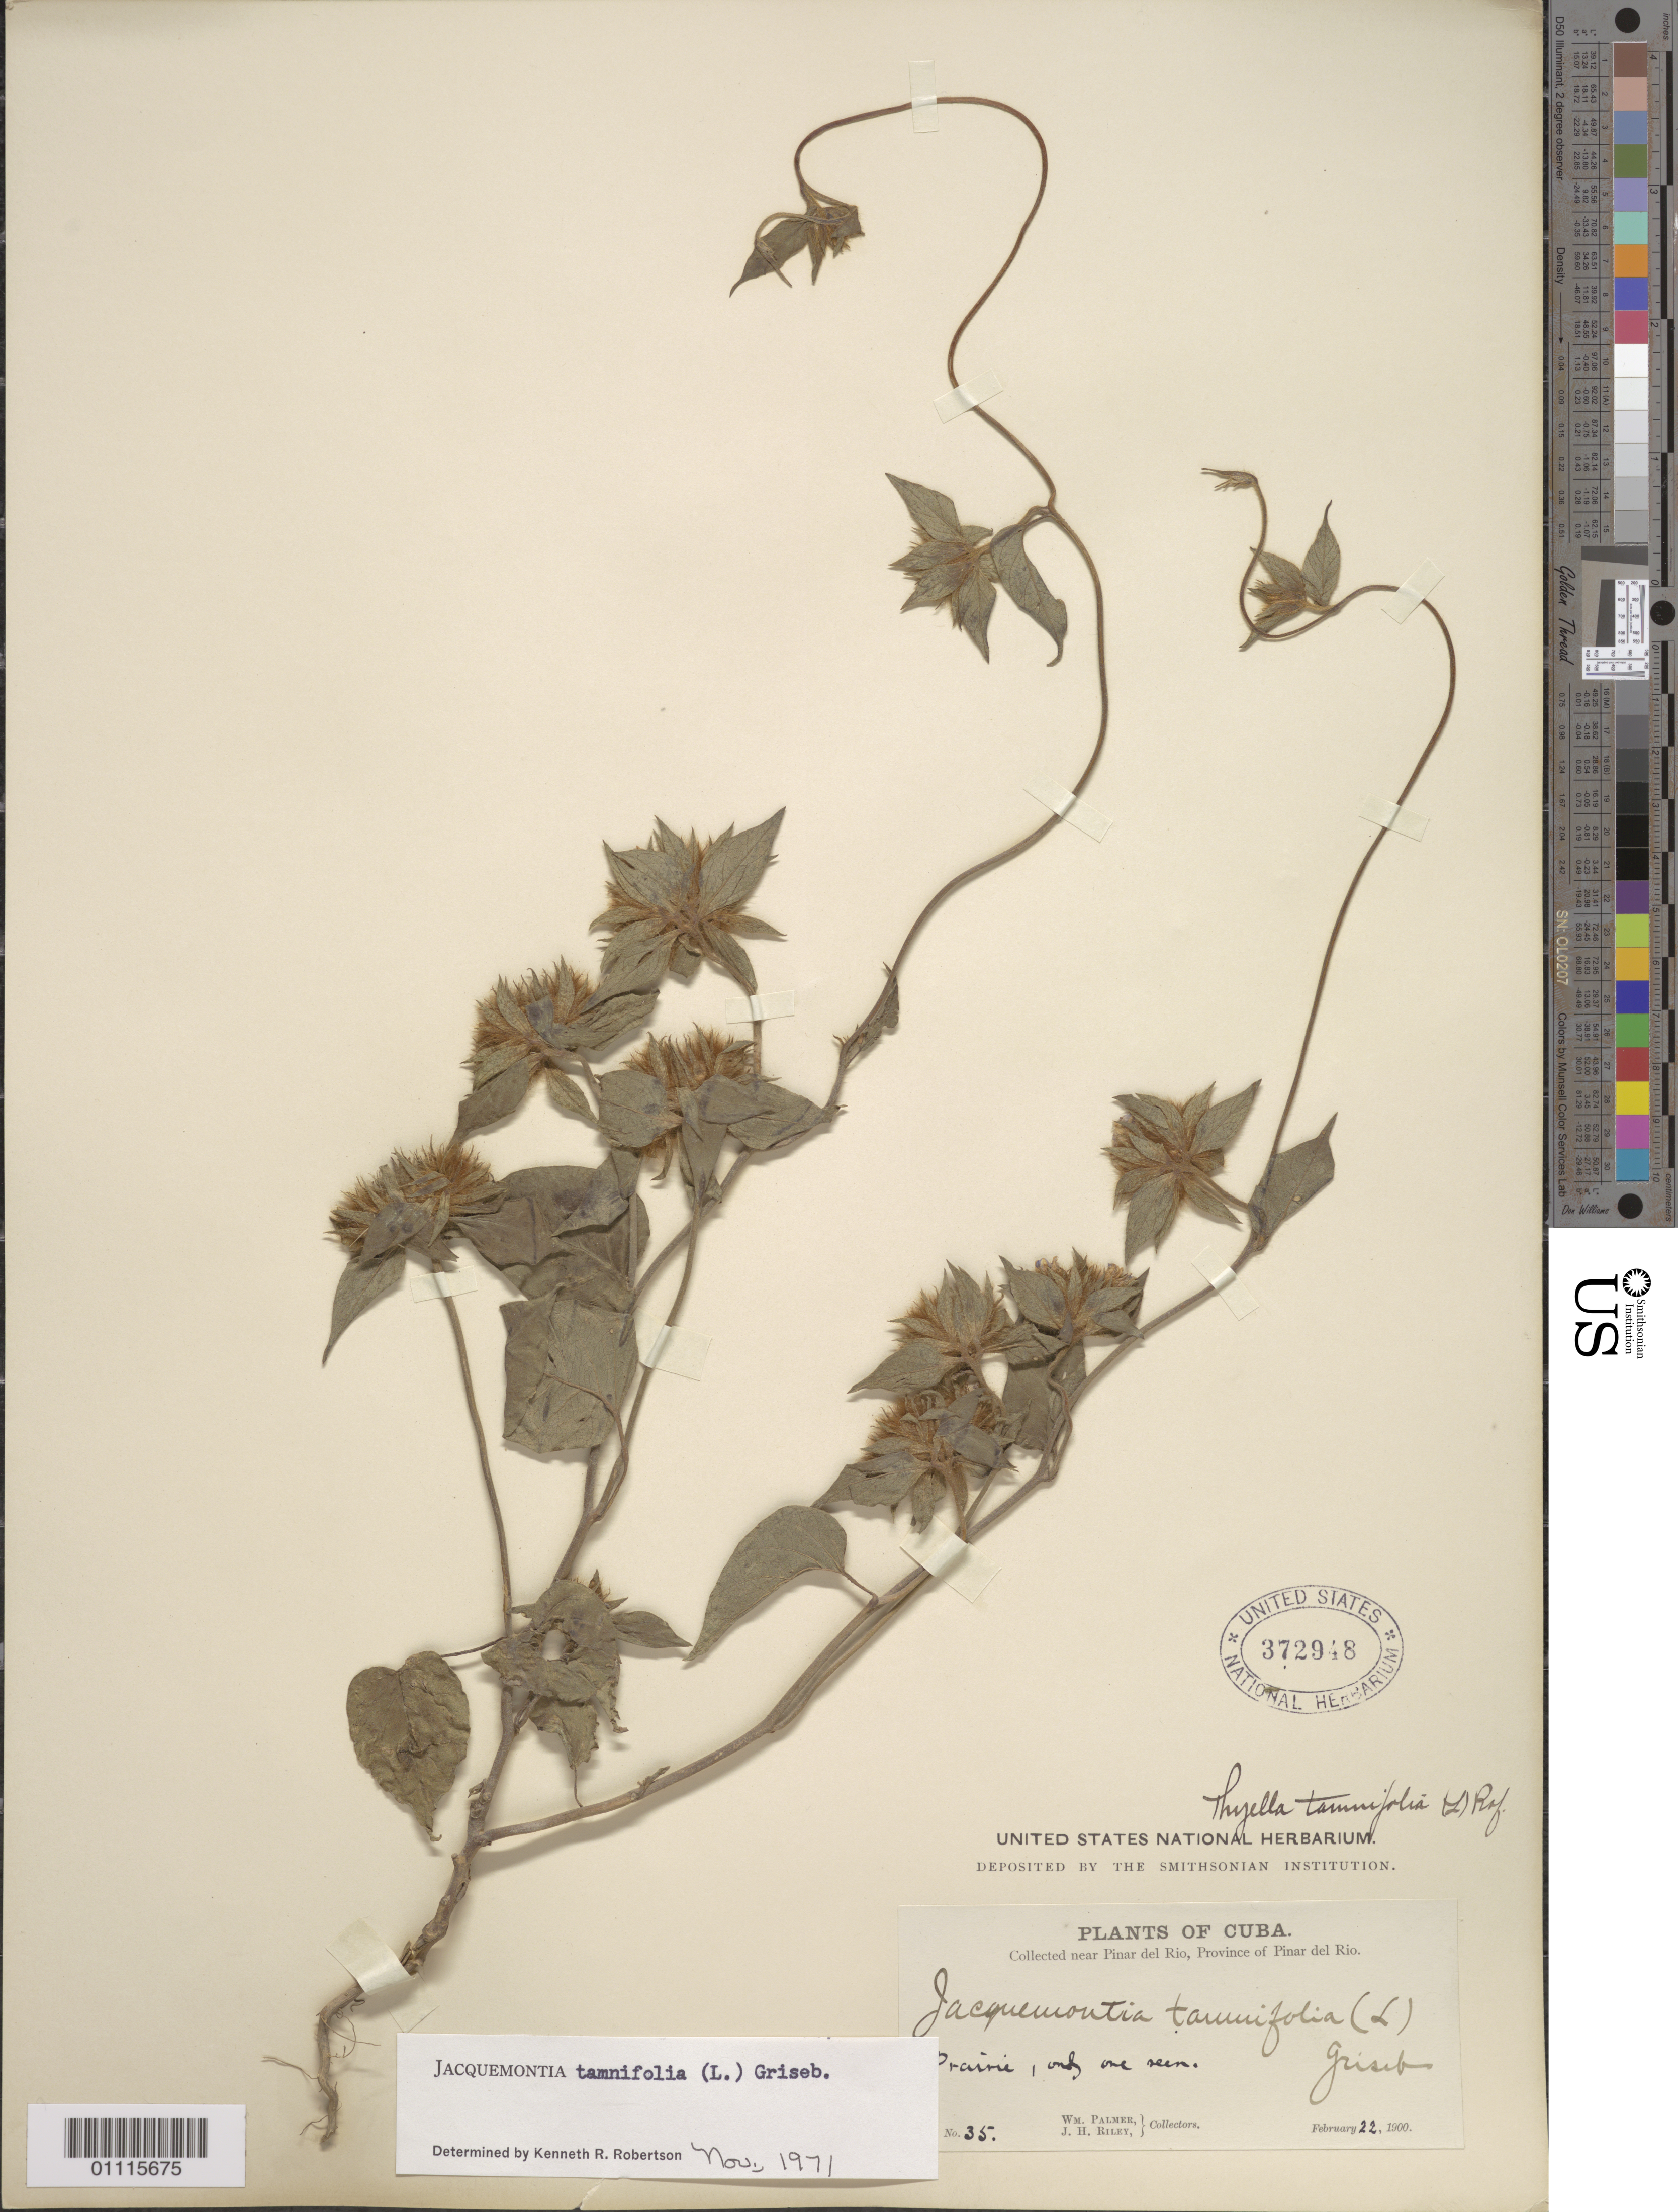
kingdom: Plantae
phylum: Tracheophyta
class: Magnoliopsida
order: Solanales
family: Convolvulaceae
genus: Jacquemontia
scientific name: Jacquemontia tamnifolia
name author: (L.) Griseb.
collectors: W. Palmer & J. H. Riley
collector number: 35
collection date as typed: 22 Feb 1900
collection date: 1900-02-22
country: Cuba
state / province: Pinar del Rio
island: Cuba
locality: Collected near Pinar del Rio Prairie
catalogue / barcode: US 372948